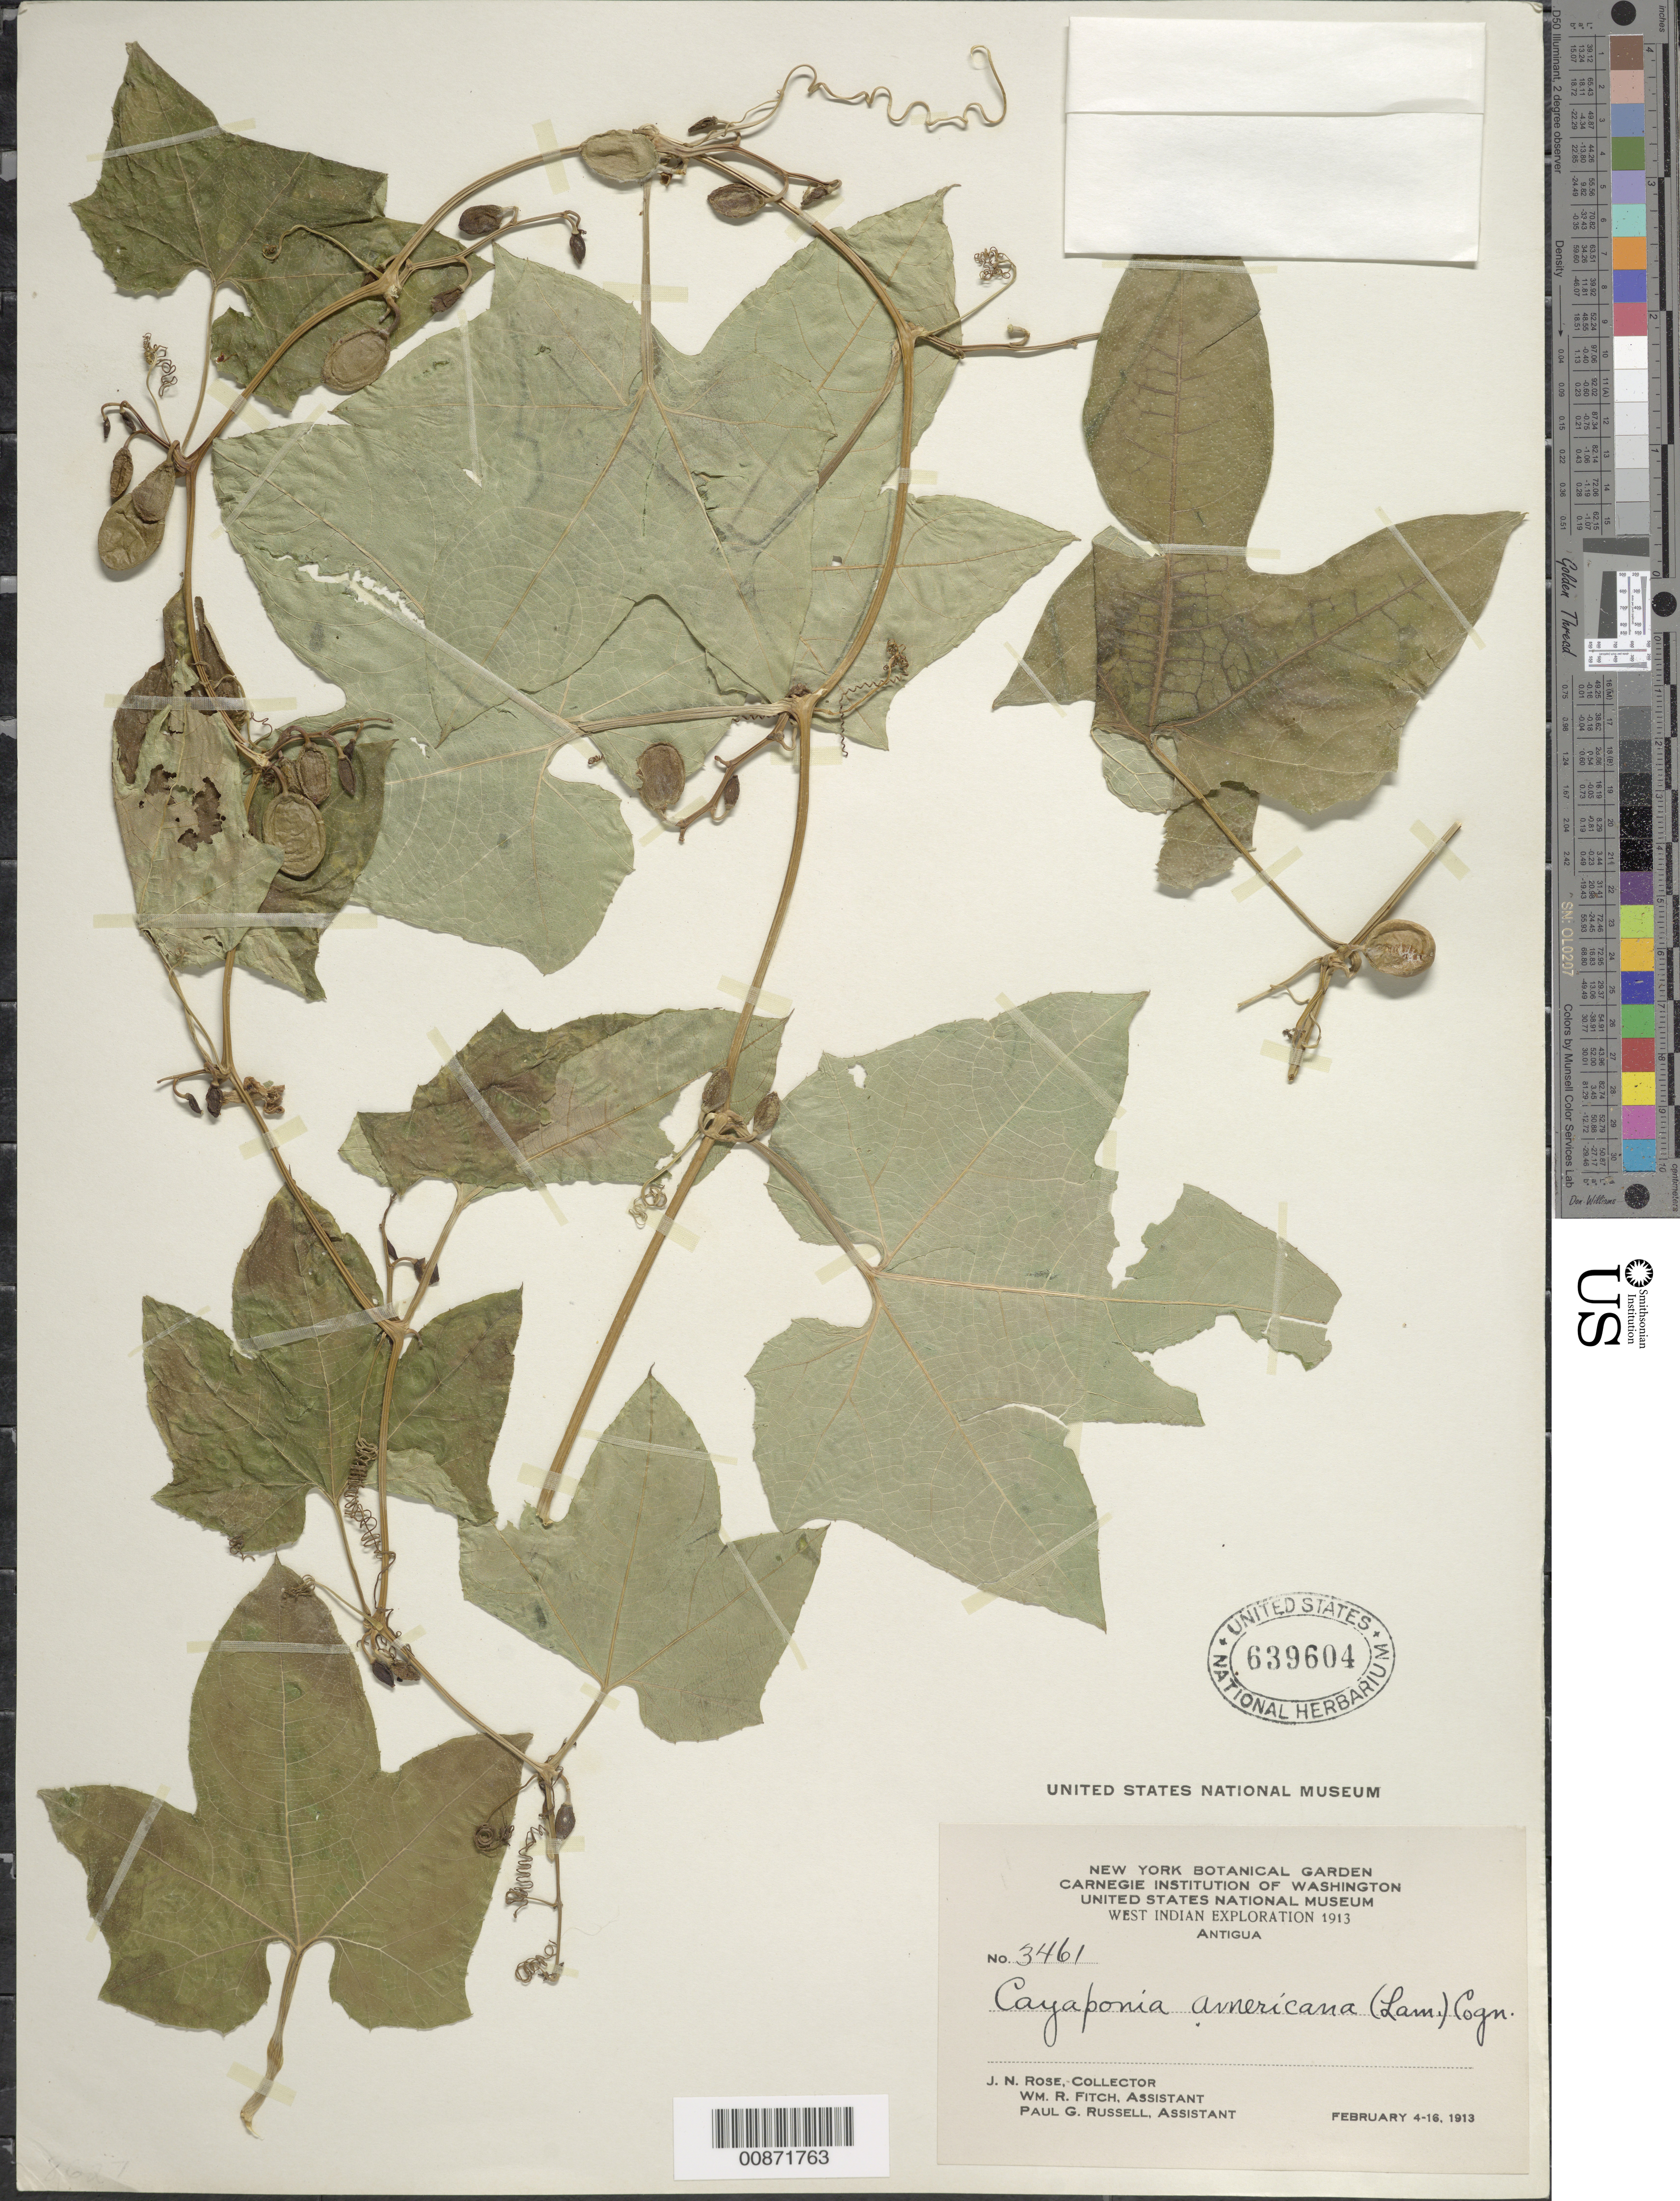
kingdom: Plantae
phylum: Tracheophyta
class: Magnoliopsida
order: Cucurbitales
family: Cucurbitaceae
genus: Cayaponia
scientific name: Cayaponia americana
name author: (Lam.) Cogn.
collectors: J. N. Rose, W. R. Fitch & P. Russell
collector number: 3461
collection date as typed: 04 Feb 1913 to 16 Feb 1913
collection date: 1913-02-04/1913-02-16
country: Antigua and Barbuda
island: Leeward Is.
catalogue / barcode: US 639604